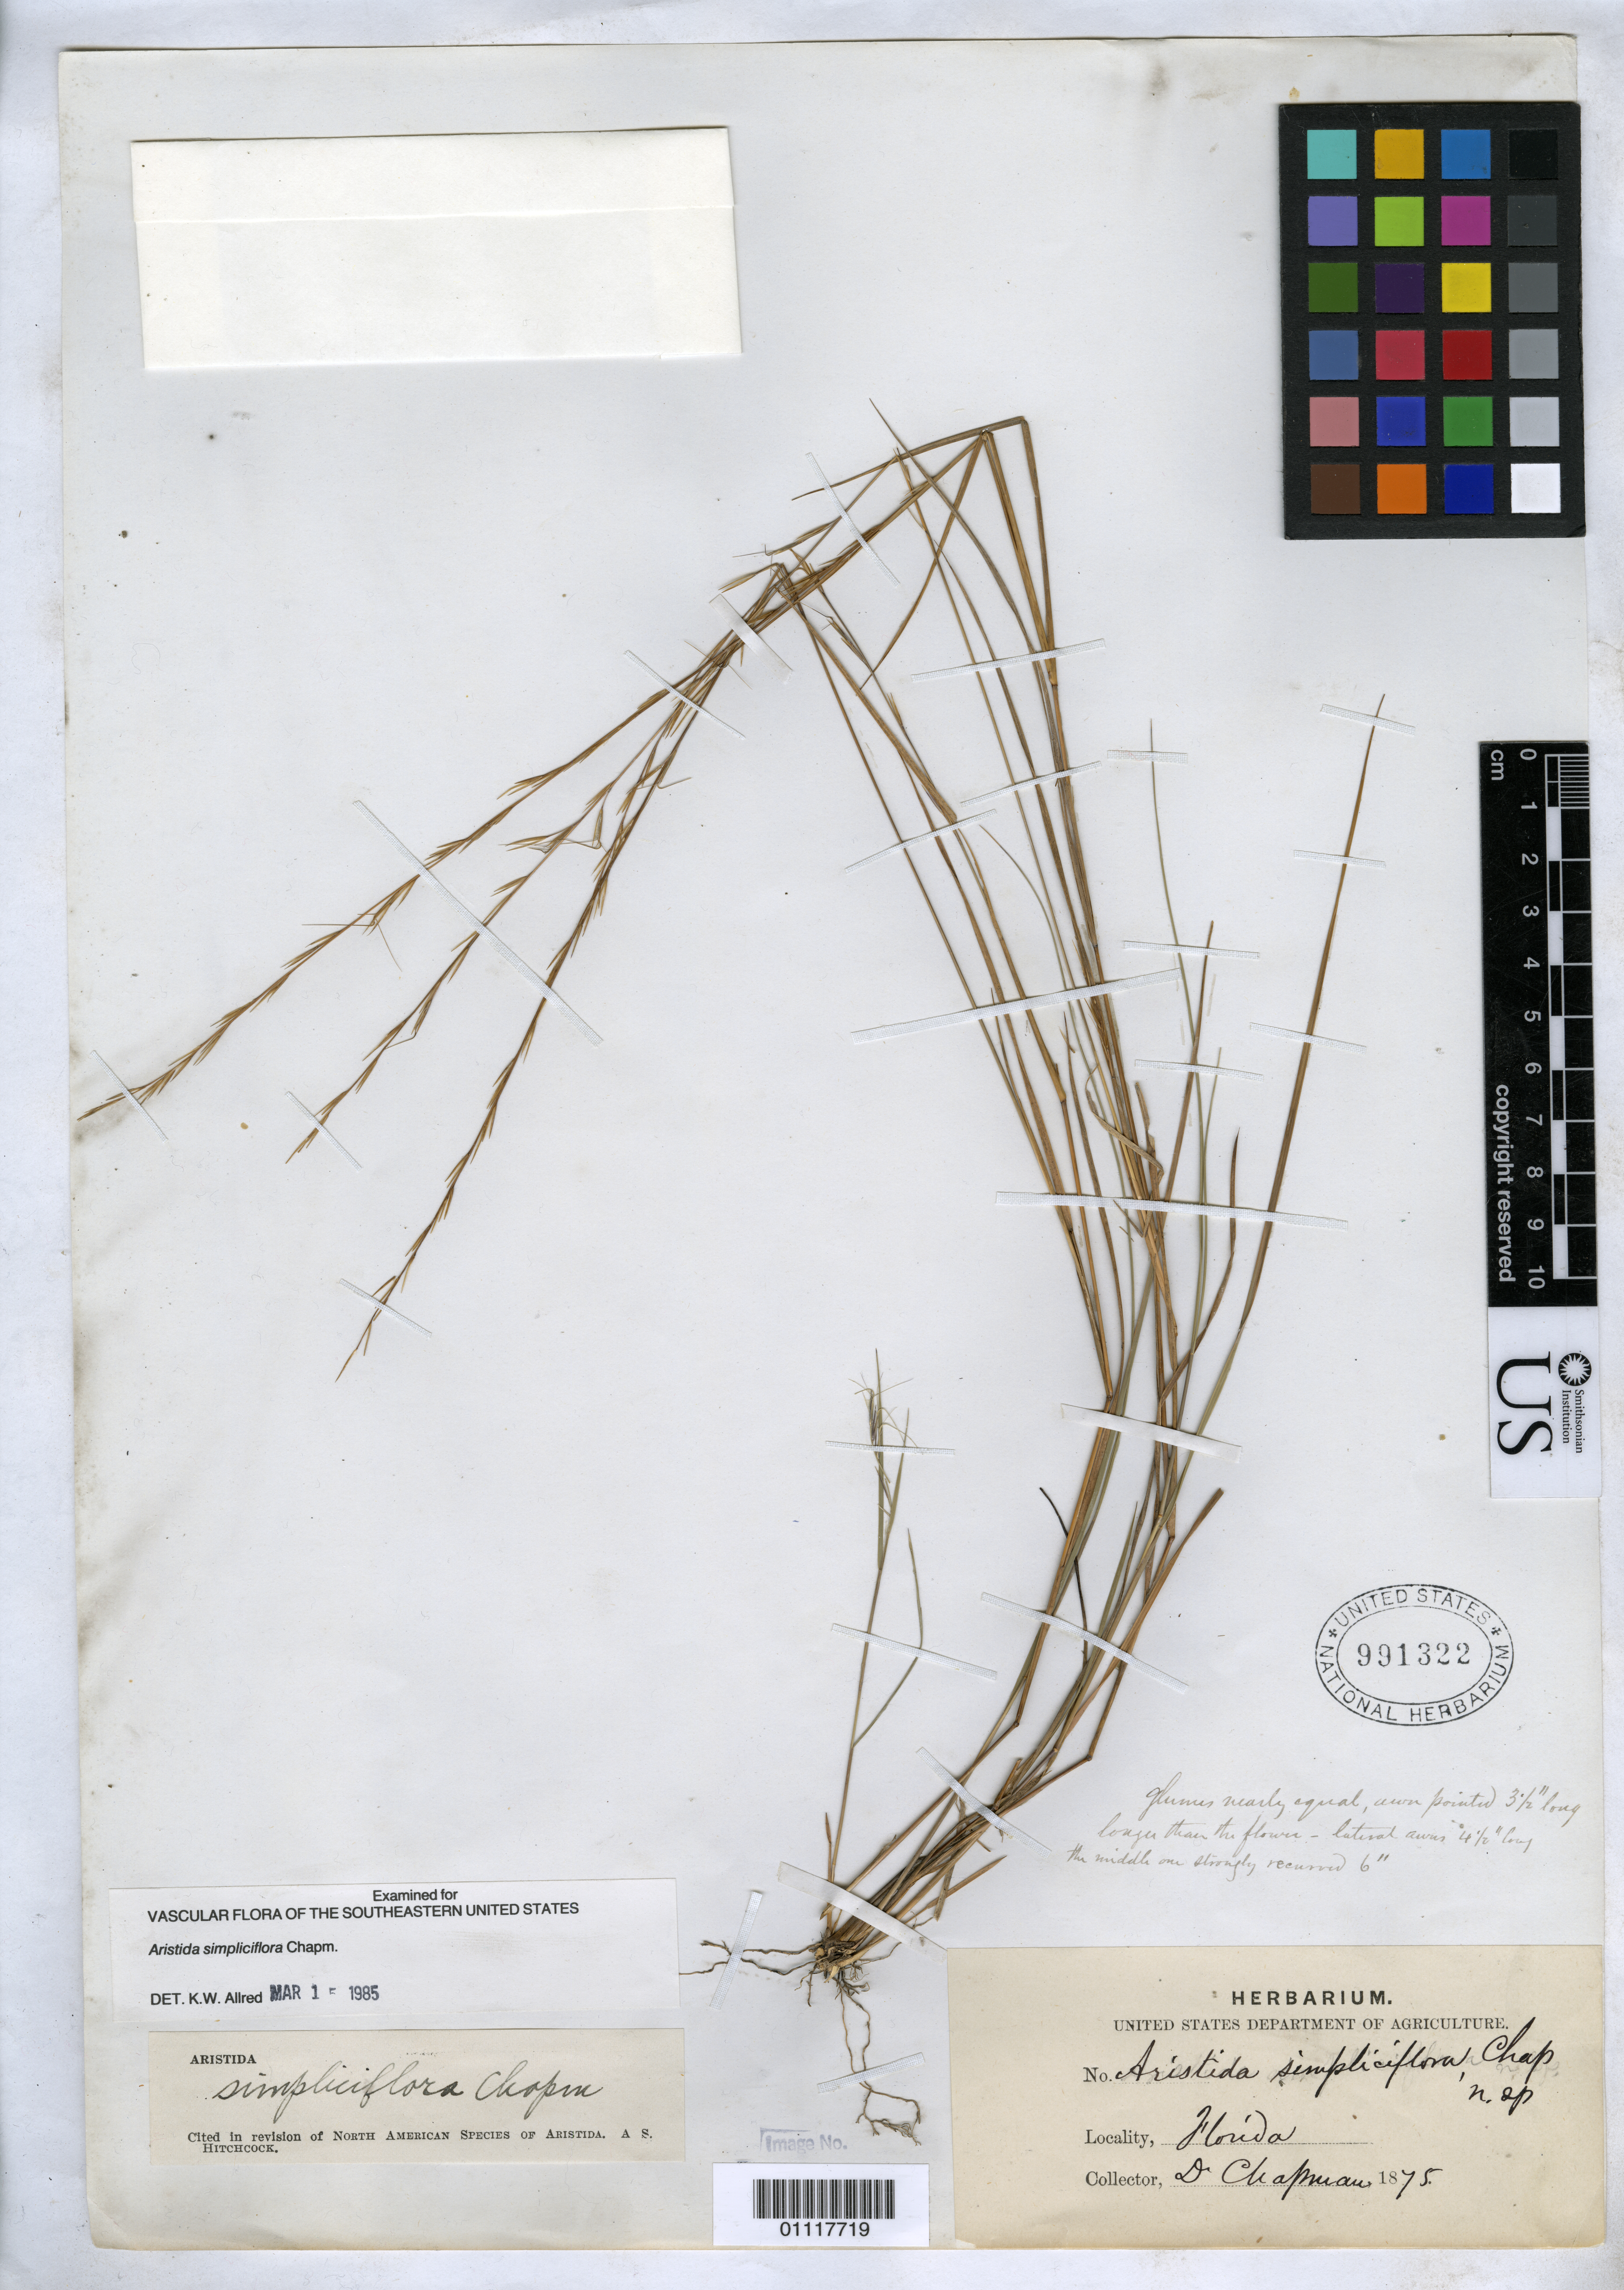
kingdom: Plantae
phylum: Tracheophyta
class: Liliopsida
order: Poales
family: Poaceae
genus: Aristida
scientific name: Aristida simpliciflora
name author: Chapm.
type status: Type Collection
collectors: A. W. Chapman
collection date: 1875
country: United States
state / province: Florida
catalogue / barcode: US 991322